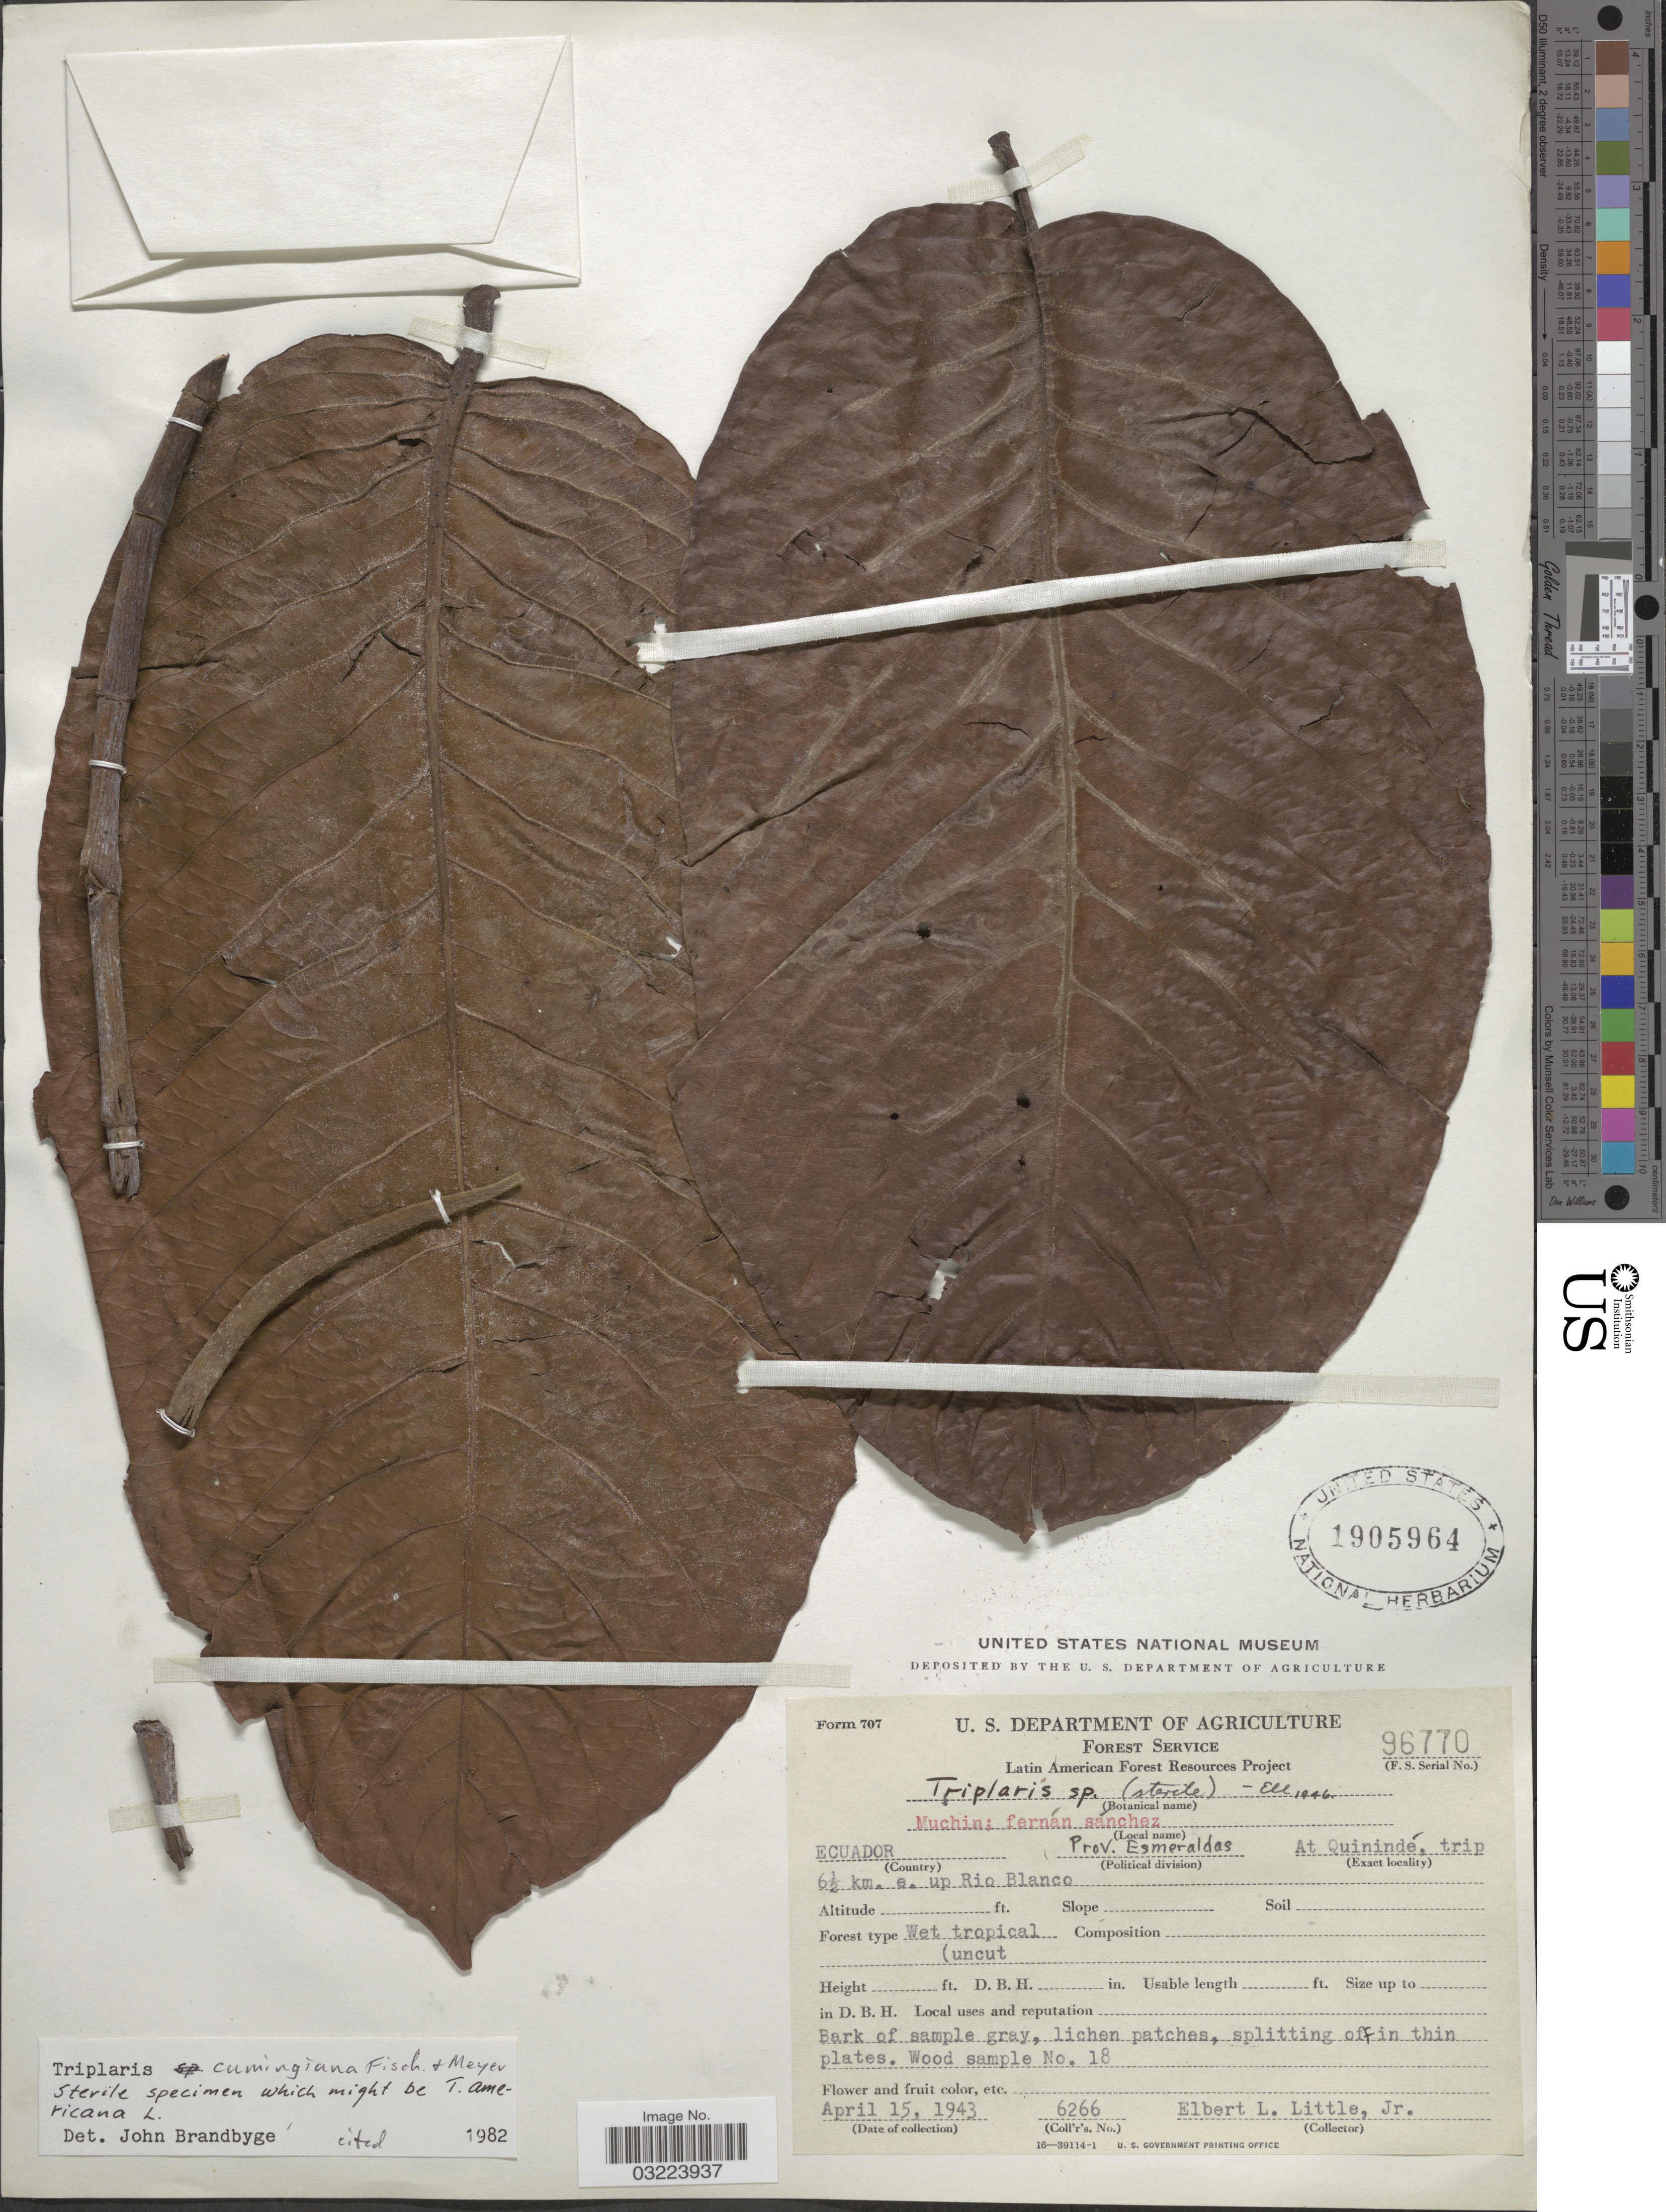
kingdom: Plantae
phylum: Tracheophyta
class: Magnoliopsida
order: Caryophyllales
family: Polygonaceae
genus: Triplaris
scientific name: Triplaris cumingiana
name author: Fisch. & C.A. Mey. ex C.A. Mey.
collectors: E. L. Little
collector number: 6266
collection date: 1943-04-15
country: Ecuador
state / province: Esmeraldas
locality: At Quinindé. trip 6½ km. e. up Rio Blanco.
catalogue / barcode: US 1905964